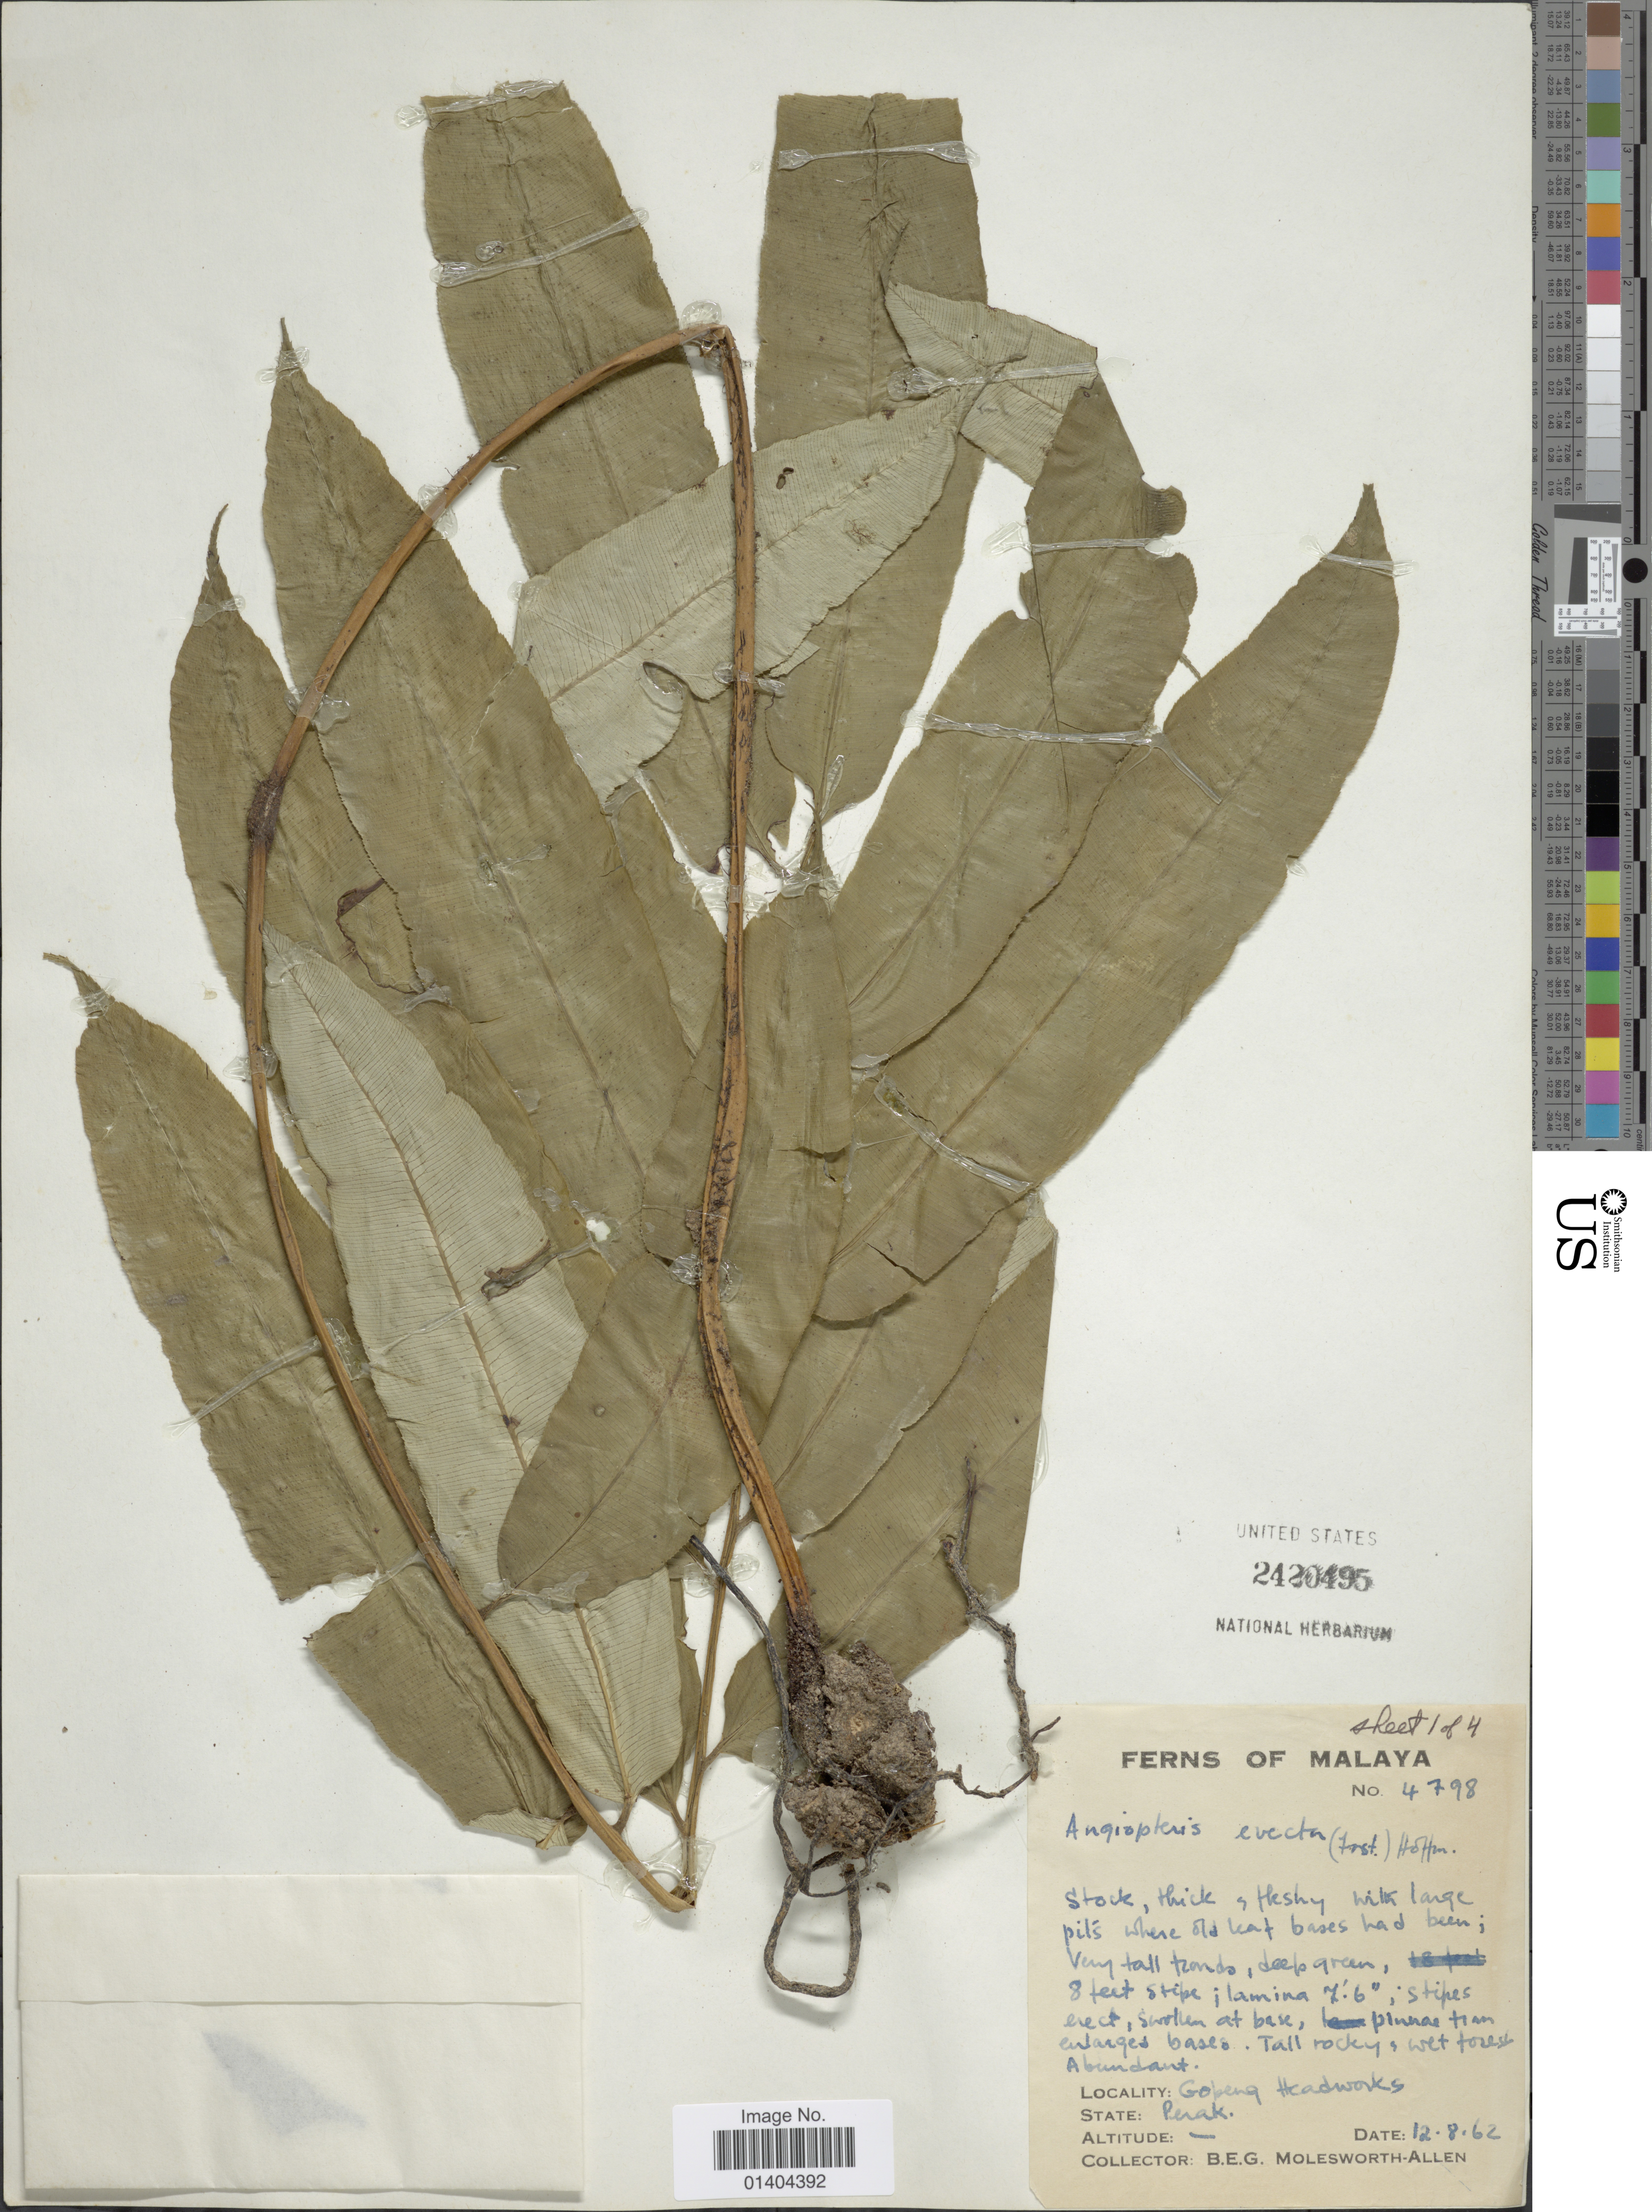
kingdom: Plantae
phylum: Tracheophyta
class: Polypodiopsida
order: Marattiales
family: Marattiaceae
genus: Angiopteris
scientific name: Angiopteris elliptica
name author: Alderw.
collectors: B. E. G. Molesworth-Allen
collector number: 4798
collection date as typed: Transcribed d/m/y: 12/8/62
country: Malaysia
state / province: Perak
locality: Gopeng Headworks, Malaya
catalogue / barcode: US 2420495